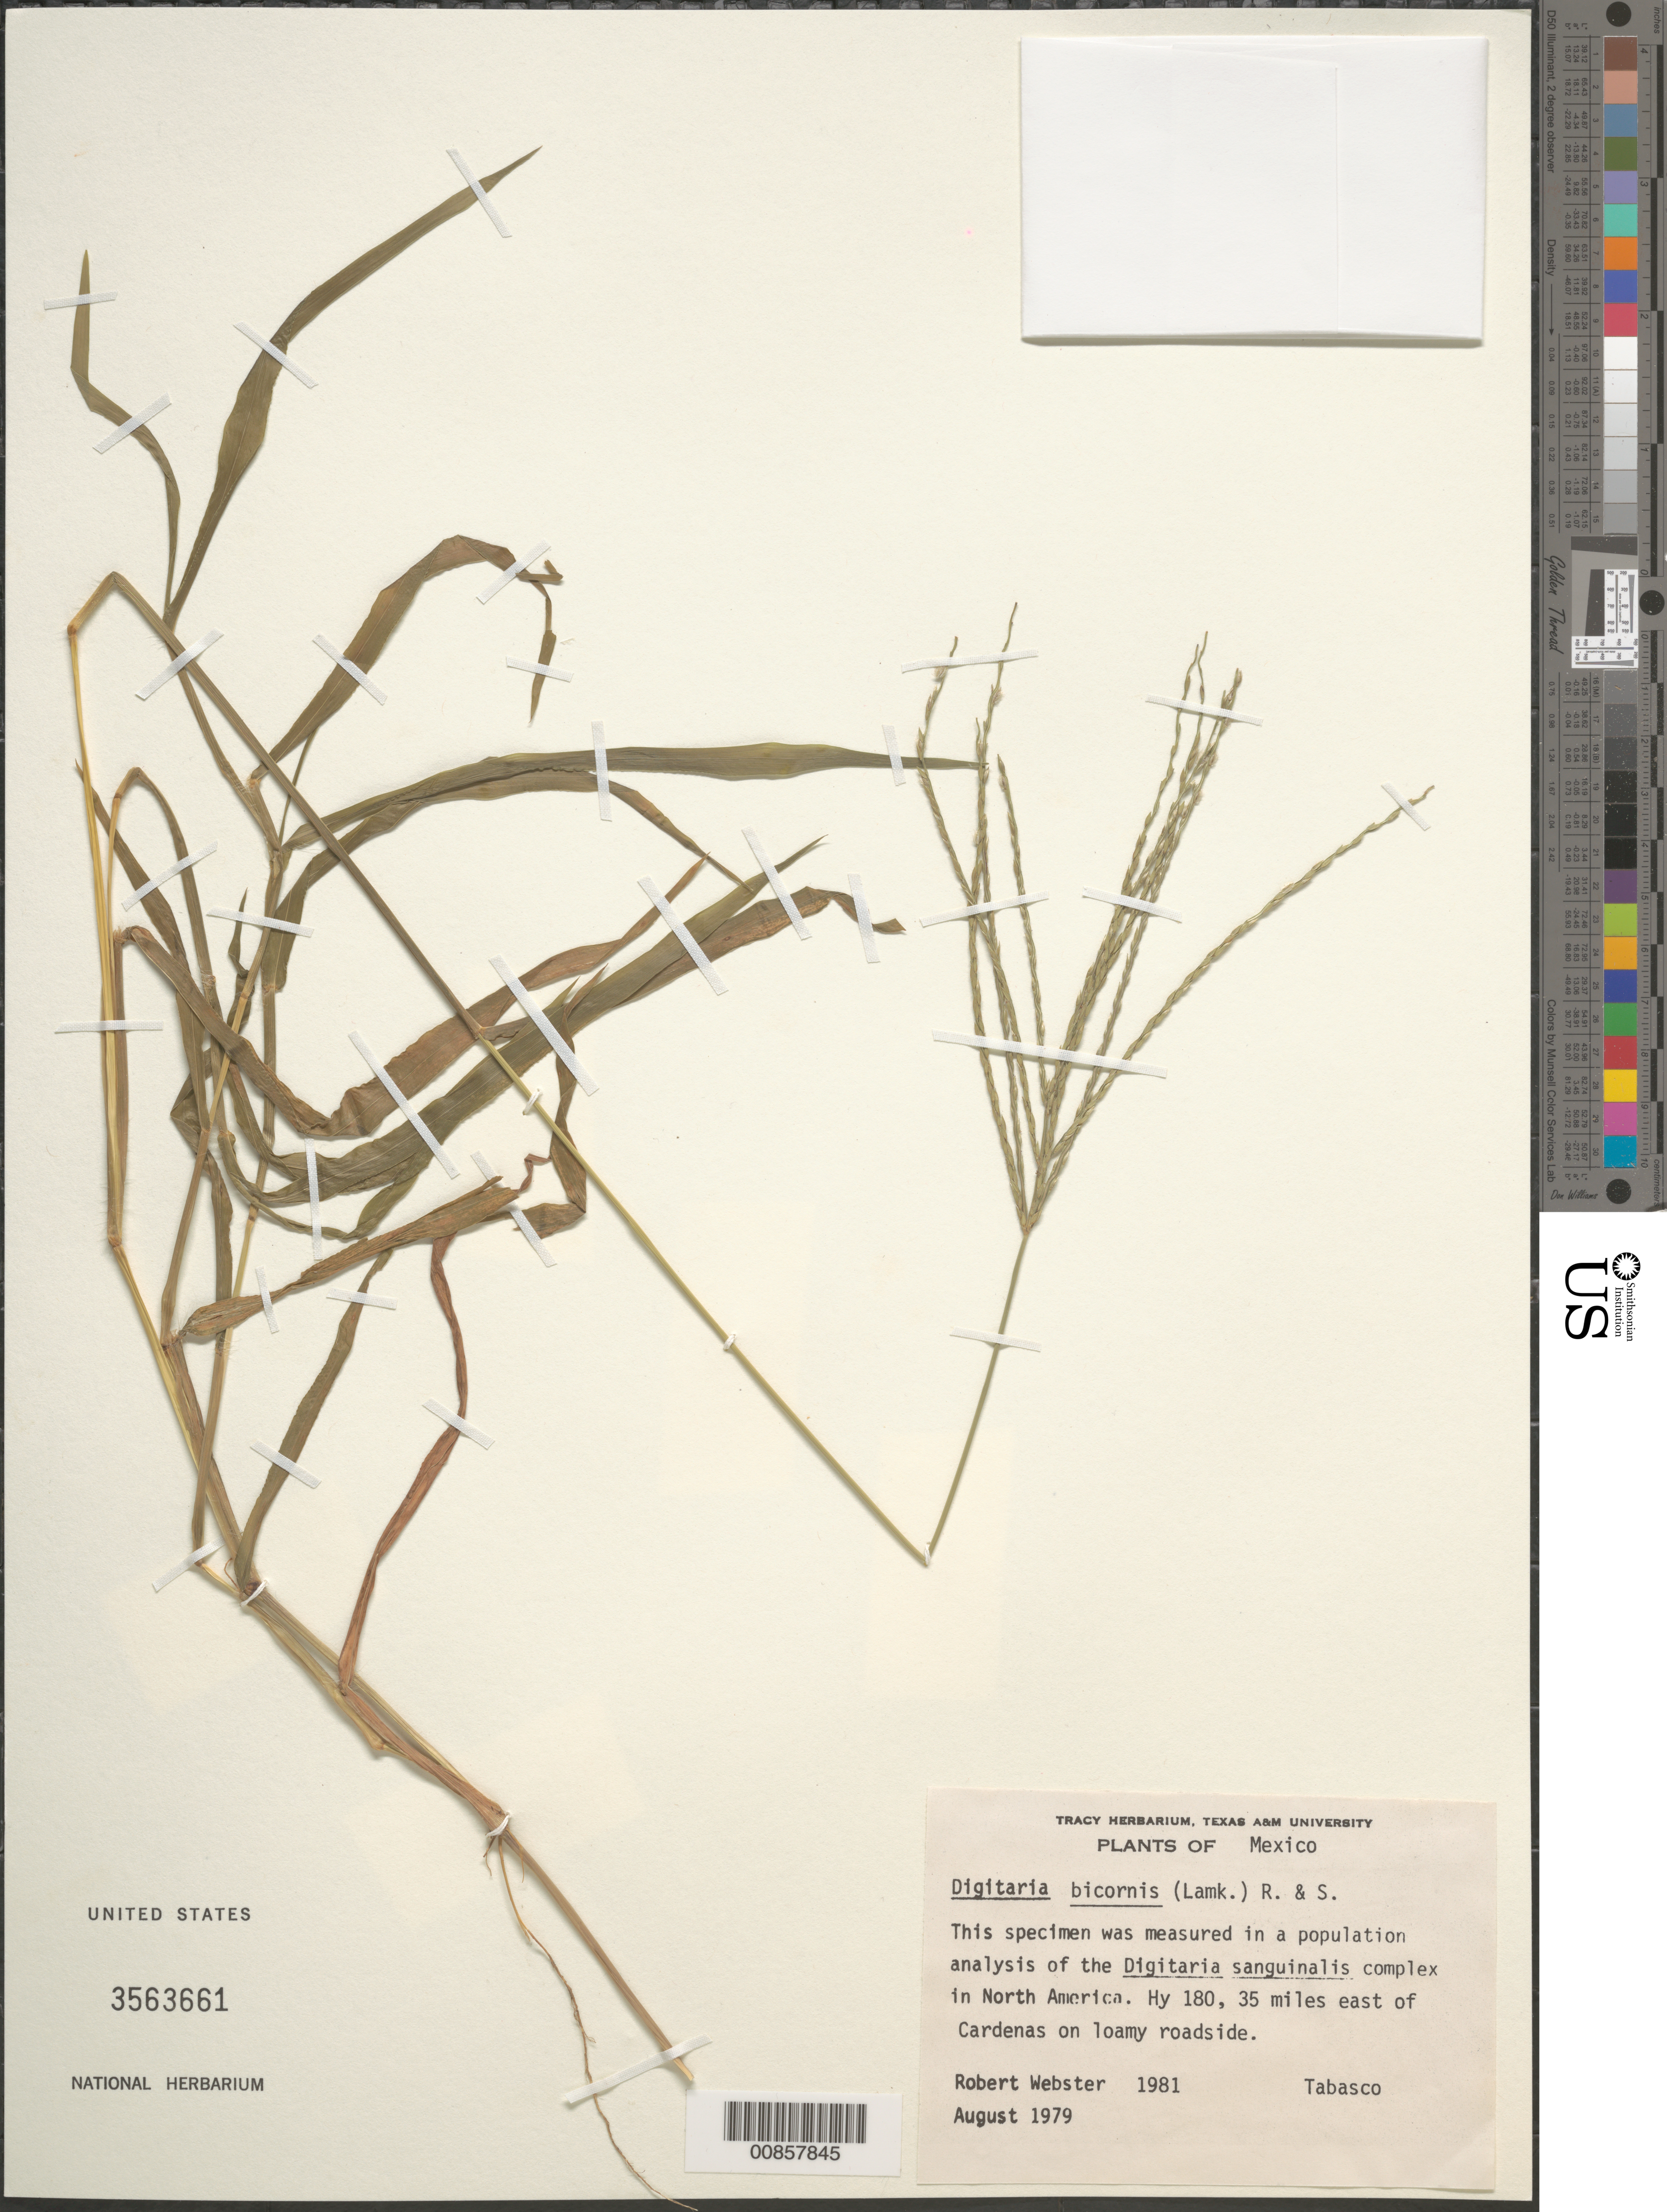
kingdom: Plantae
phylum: Tracheophyta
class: Liliopsida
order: Poales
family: Poaceae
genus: Digitaria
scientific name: Digitaria bicornis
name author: (Lam.) Roem. & Schult.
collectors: R. Webster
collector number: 1981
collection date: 1979-08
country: Mexico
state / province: Tabasco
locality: Hwy. 180, 35 miles E of Cardenas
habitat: Loamy roadside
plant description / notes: This specimen was measured in a population analysis of the Digitaria sanguinalis complex in North America.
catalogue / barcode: US 3563661